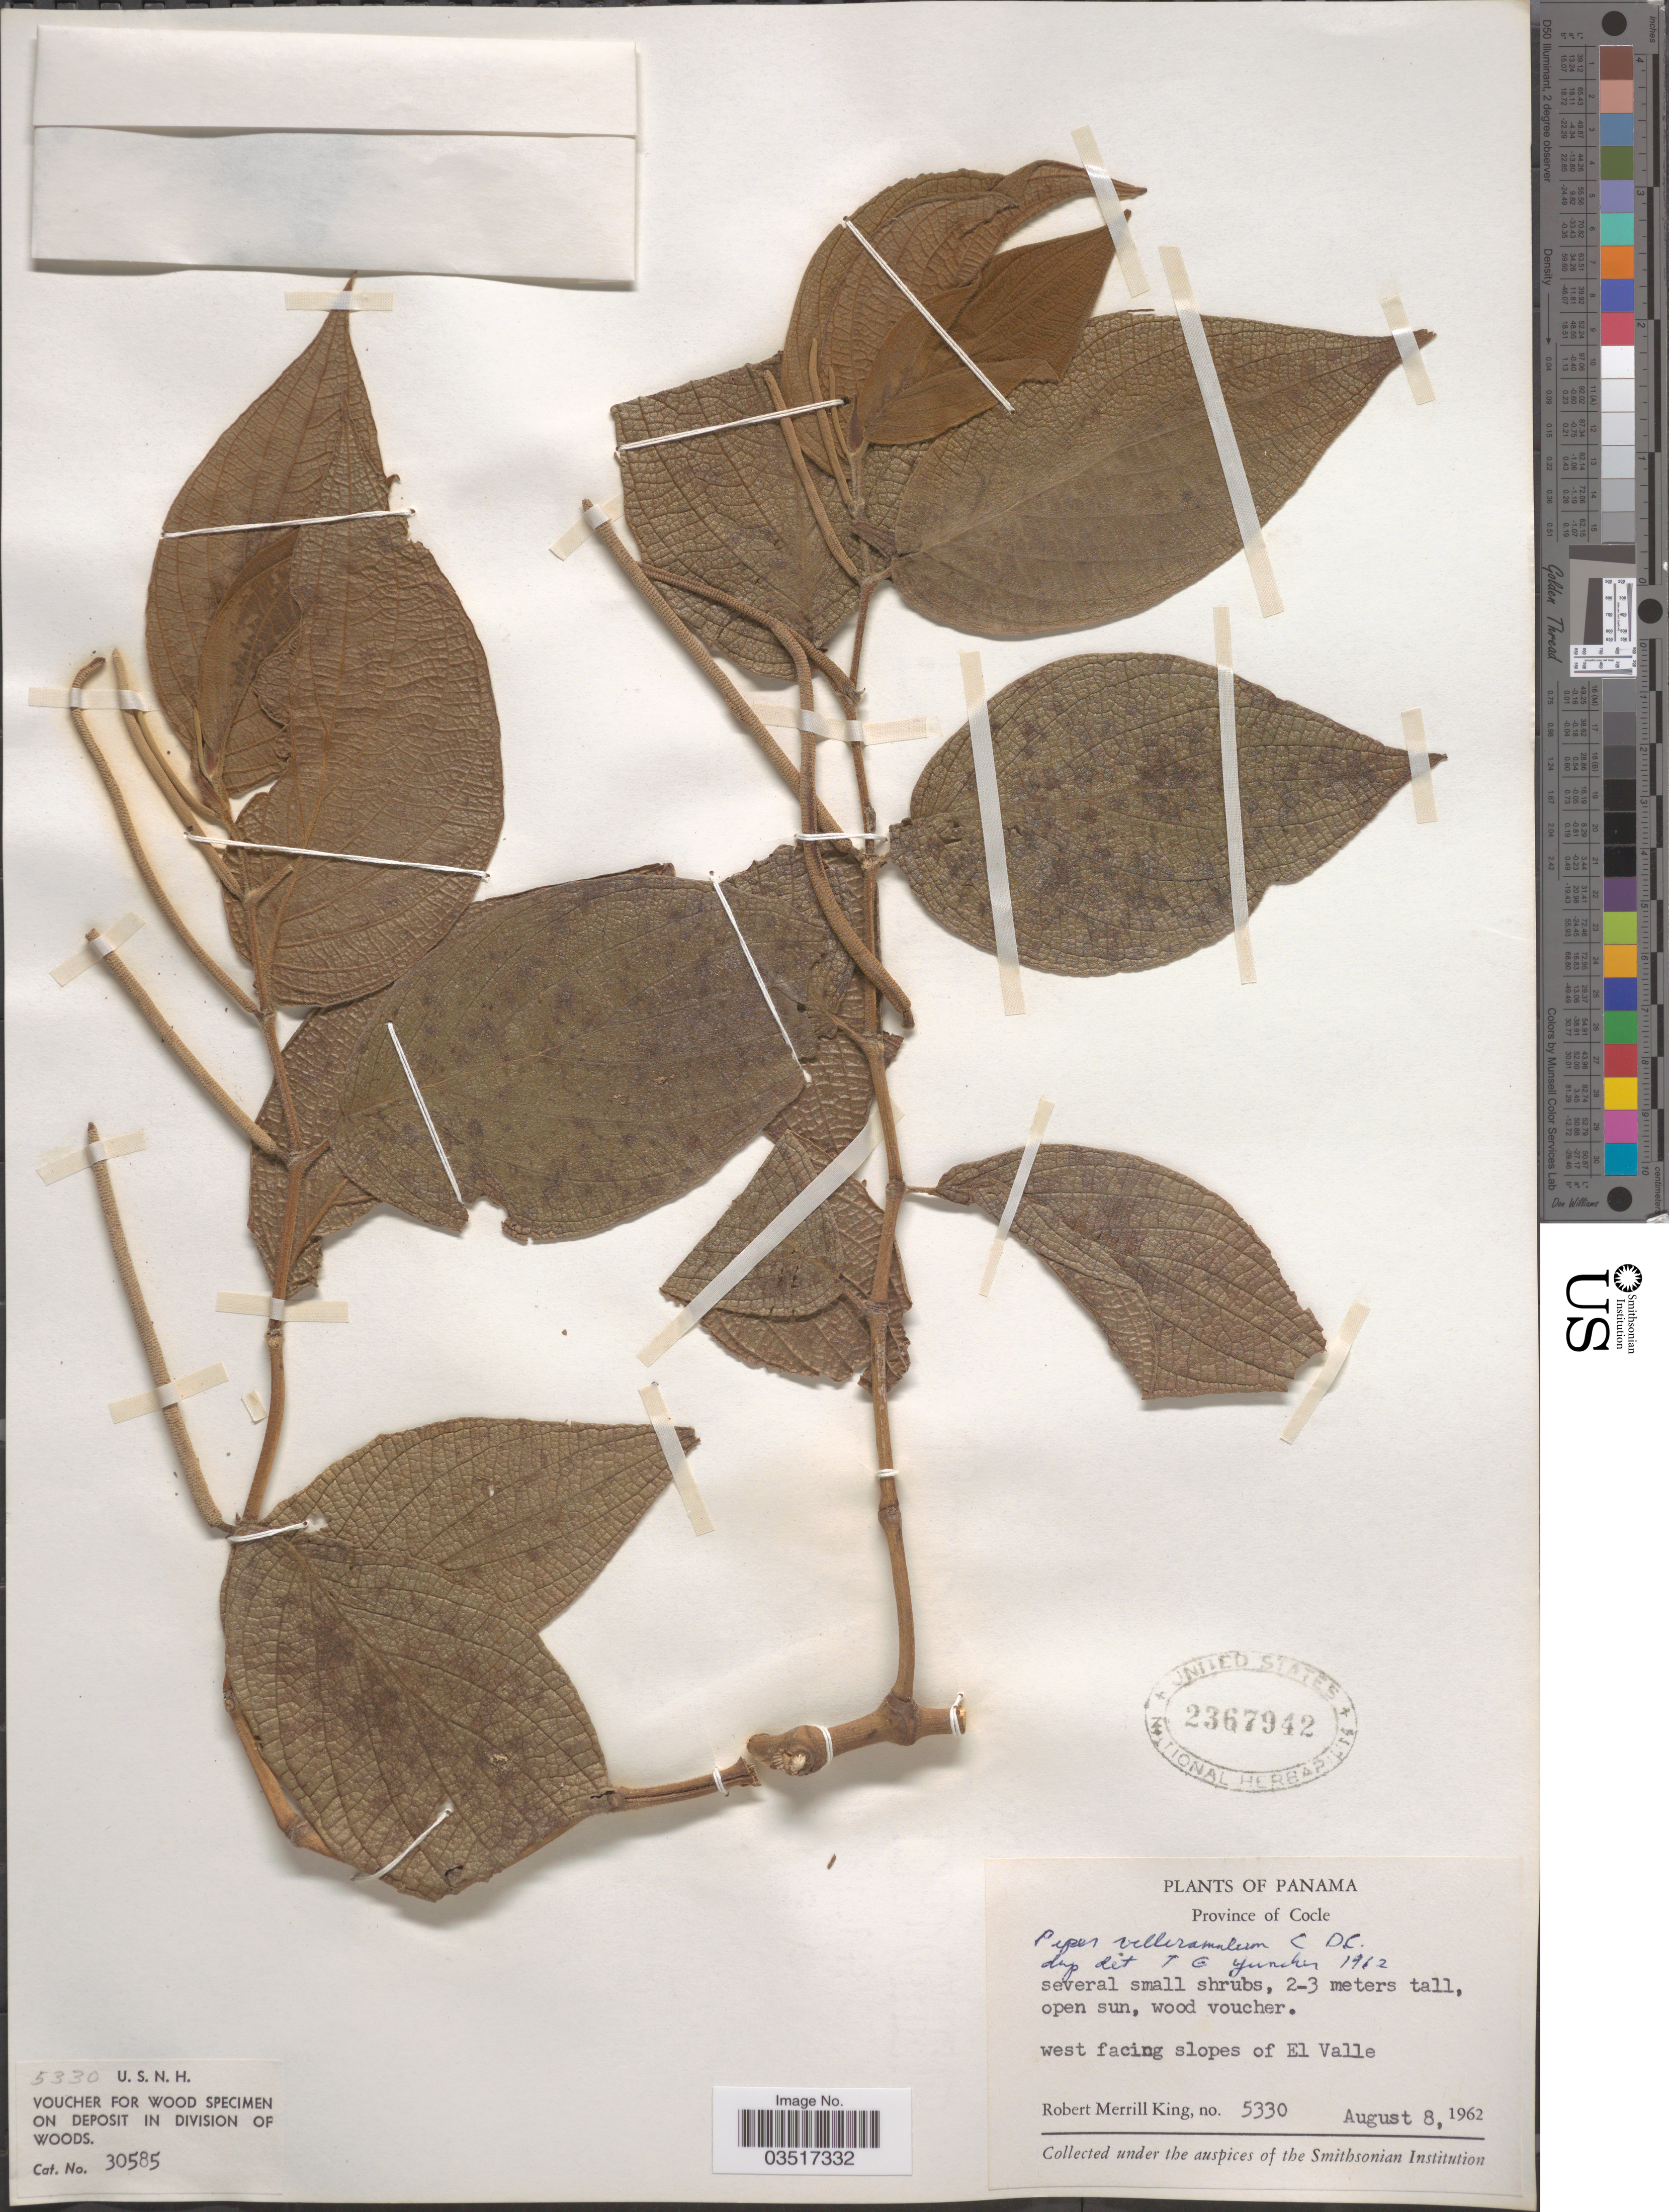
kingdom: Plantae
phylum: Tracheophyta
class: Magnoliopsida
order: Piperales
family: Piperaceae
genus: Piper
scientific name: Piper villiramulum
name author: C. DC.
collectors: R. M. King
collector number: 5330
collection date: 1962-08-08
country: Panama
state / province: Cocle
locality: West facing slopes of El Valle.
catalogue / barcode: US 2367942